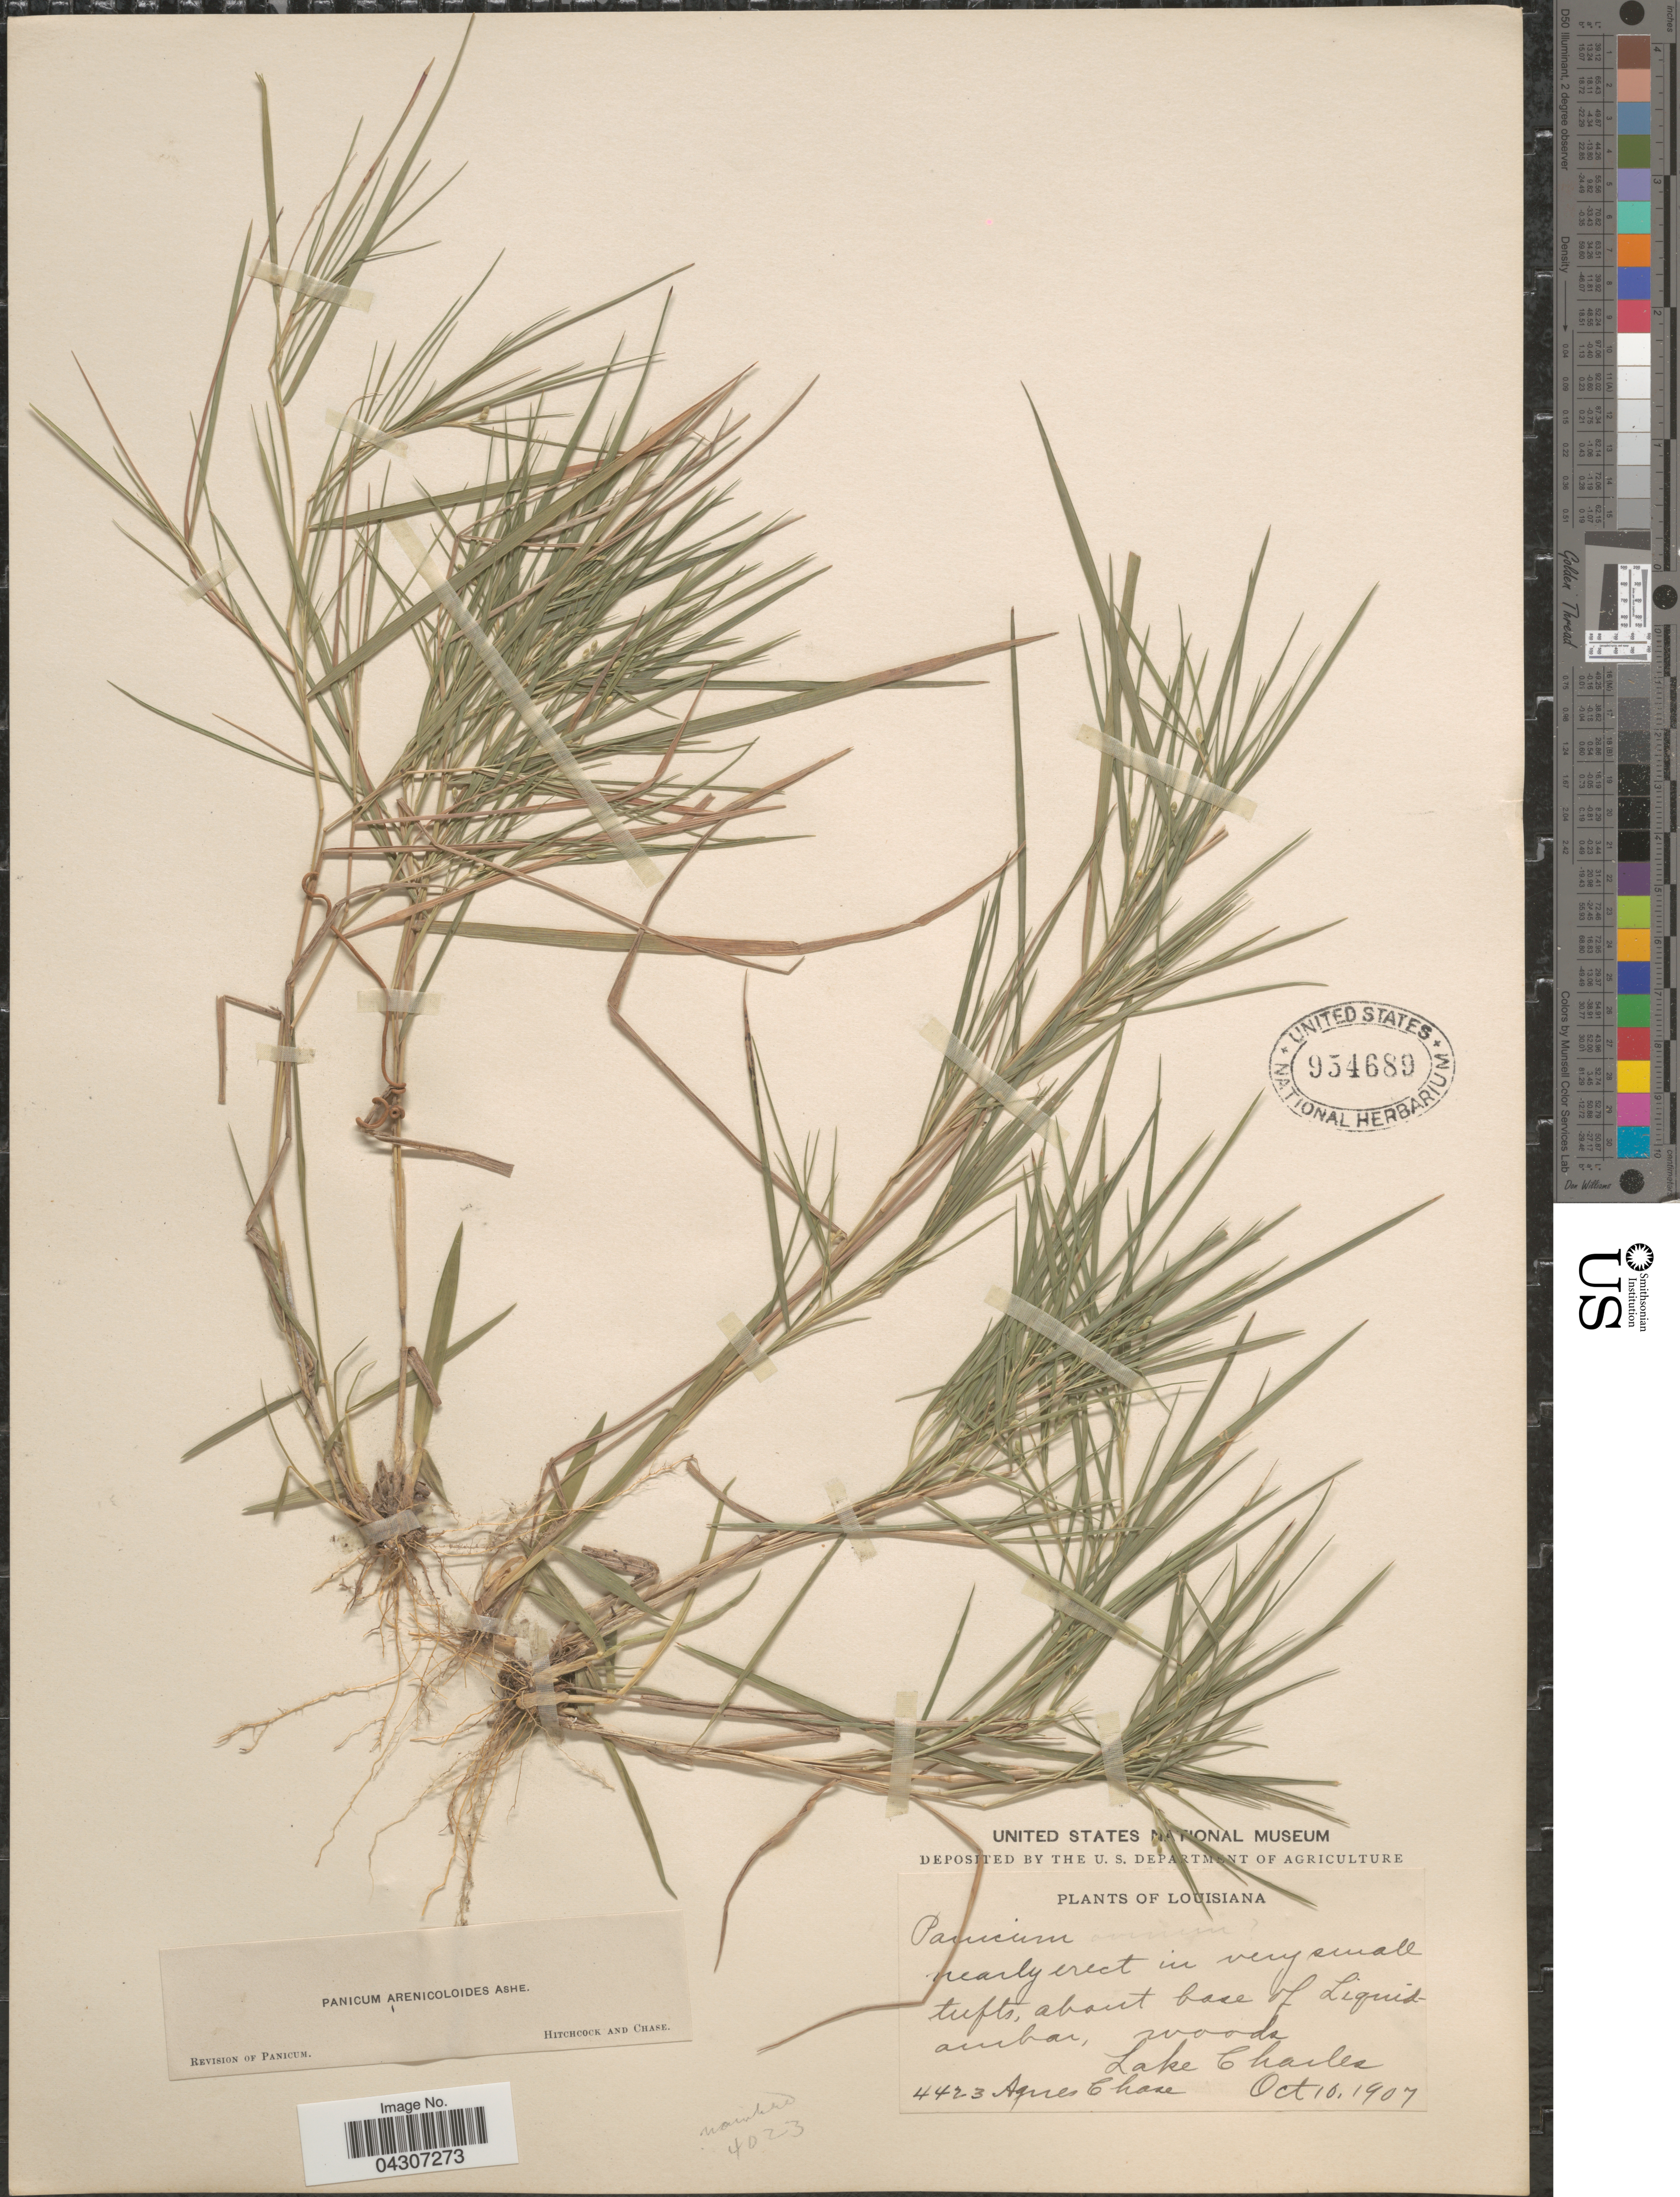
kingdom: Plantae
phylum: Tracheophyta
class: Liliopsida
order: Poales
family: Poaceae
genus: Dichanthelium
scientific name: Dichanthelium aciculare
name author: (Desv. ex Poir.) Gould & C.A. Clark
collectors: A. Chase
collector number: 4423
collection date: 1907-10-10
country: United States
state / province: Louisiana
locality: Lake Charles.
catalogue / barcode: US 954689